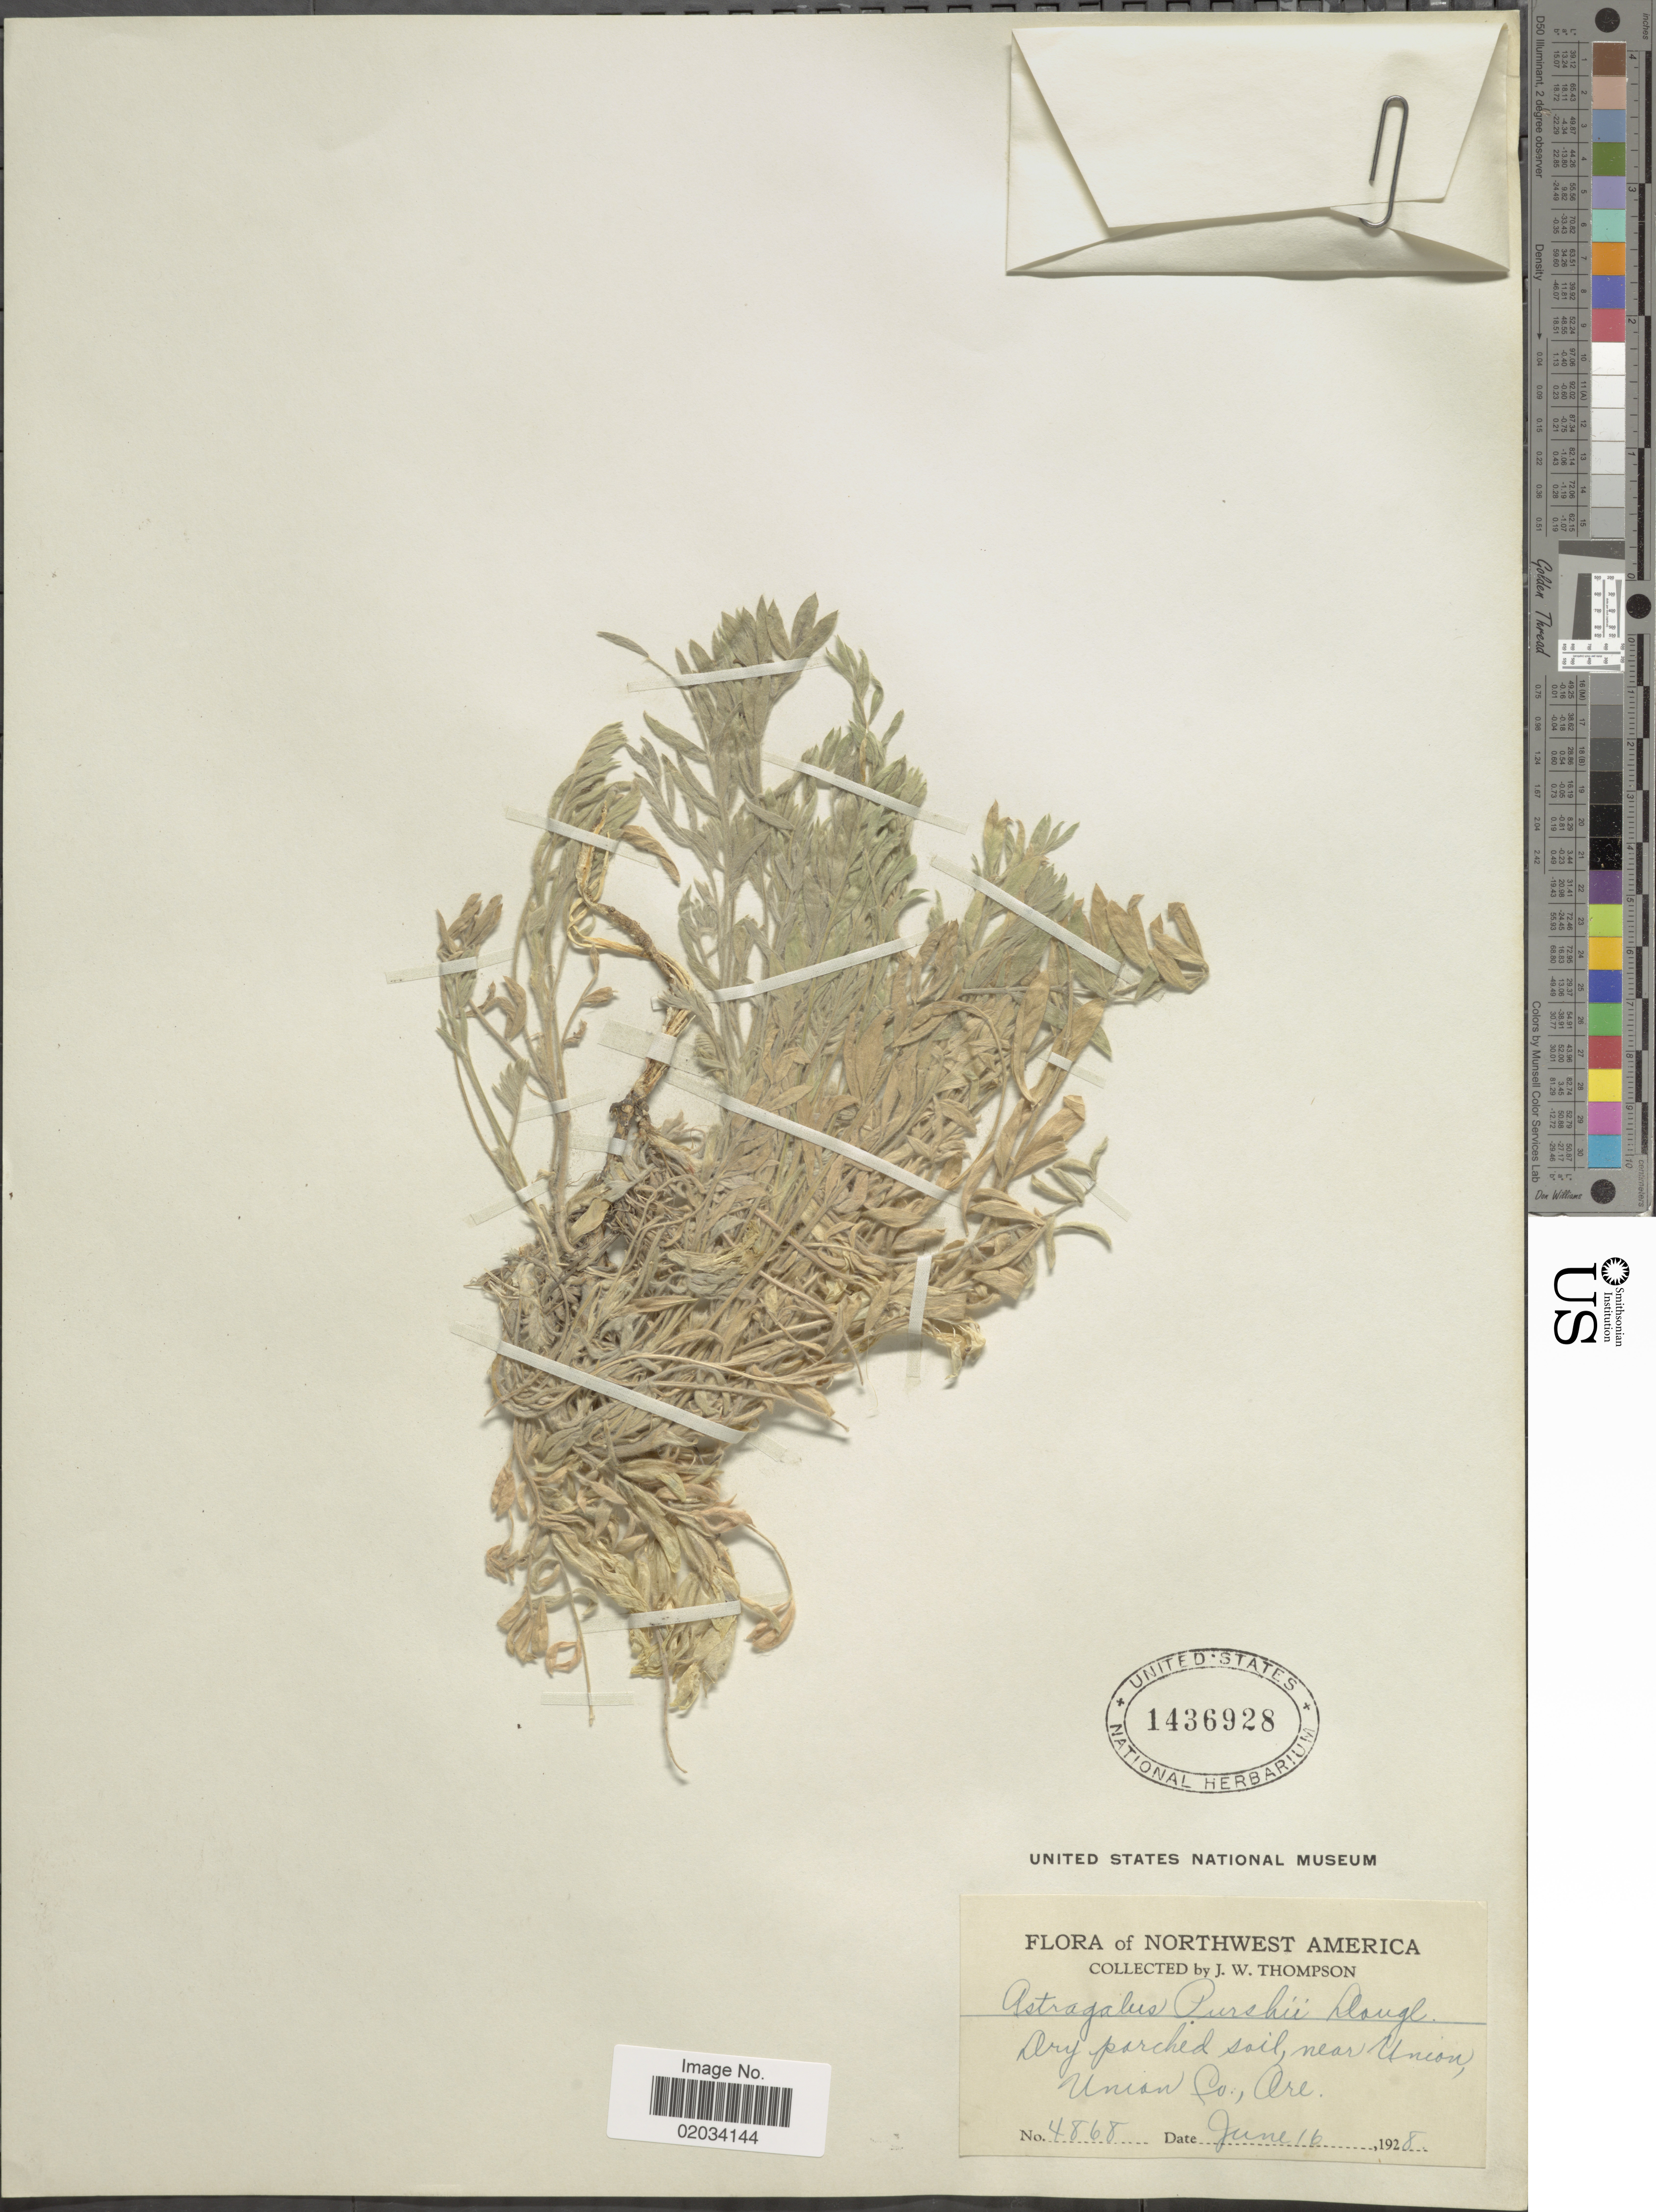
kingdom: Plantae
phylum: Tracheophyta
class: Magnoliopsida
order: Fabales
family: Fabaceae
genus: Astragalus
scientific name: Astragalus purshii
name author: Douglas ex Hook.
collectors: J. W. Thompson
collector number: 4868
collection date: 1928-06-16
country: United States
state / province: Oregon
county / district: Union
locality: Near Union, Union Co. Oregon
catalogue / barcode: US 1436928